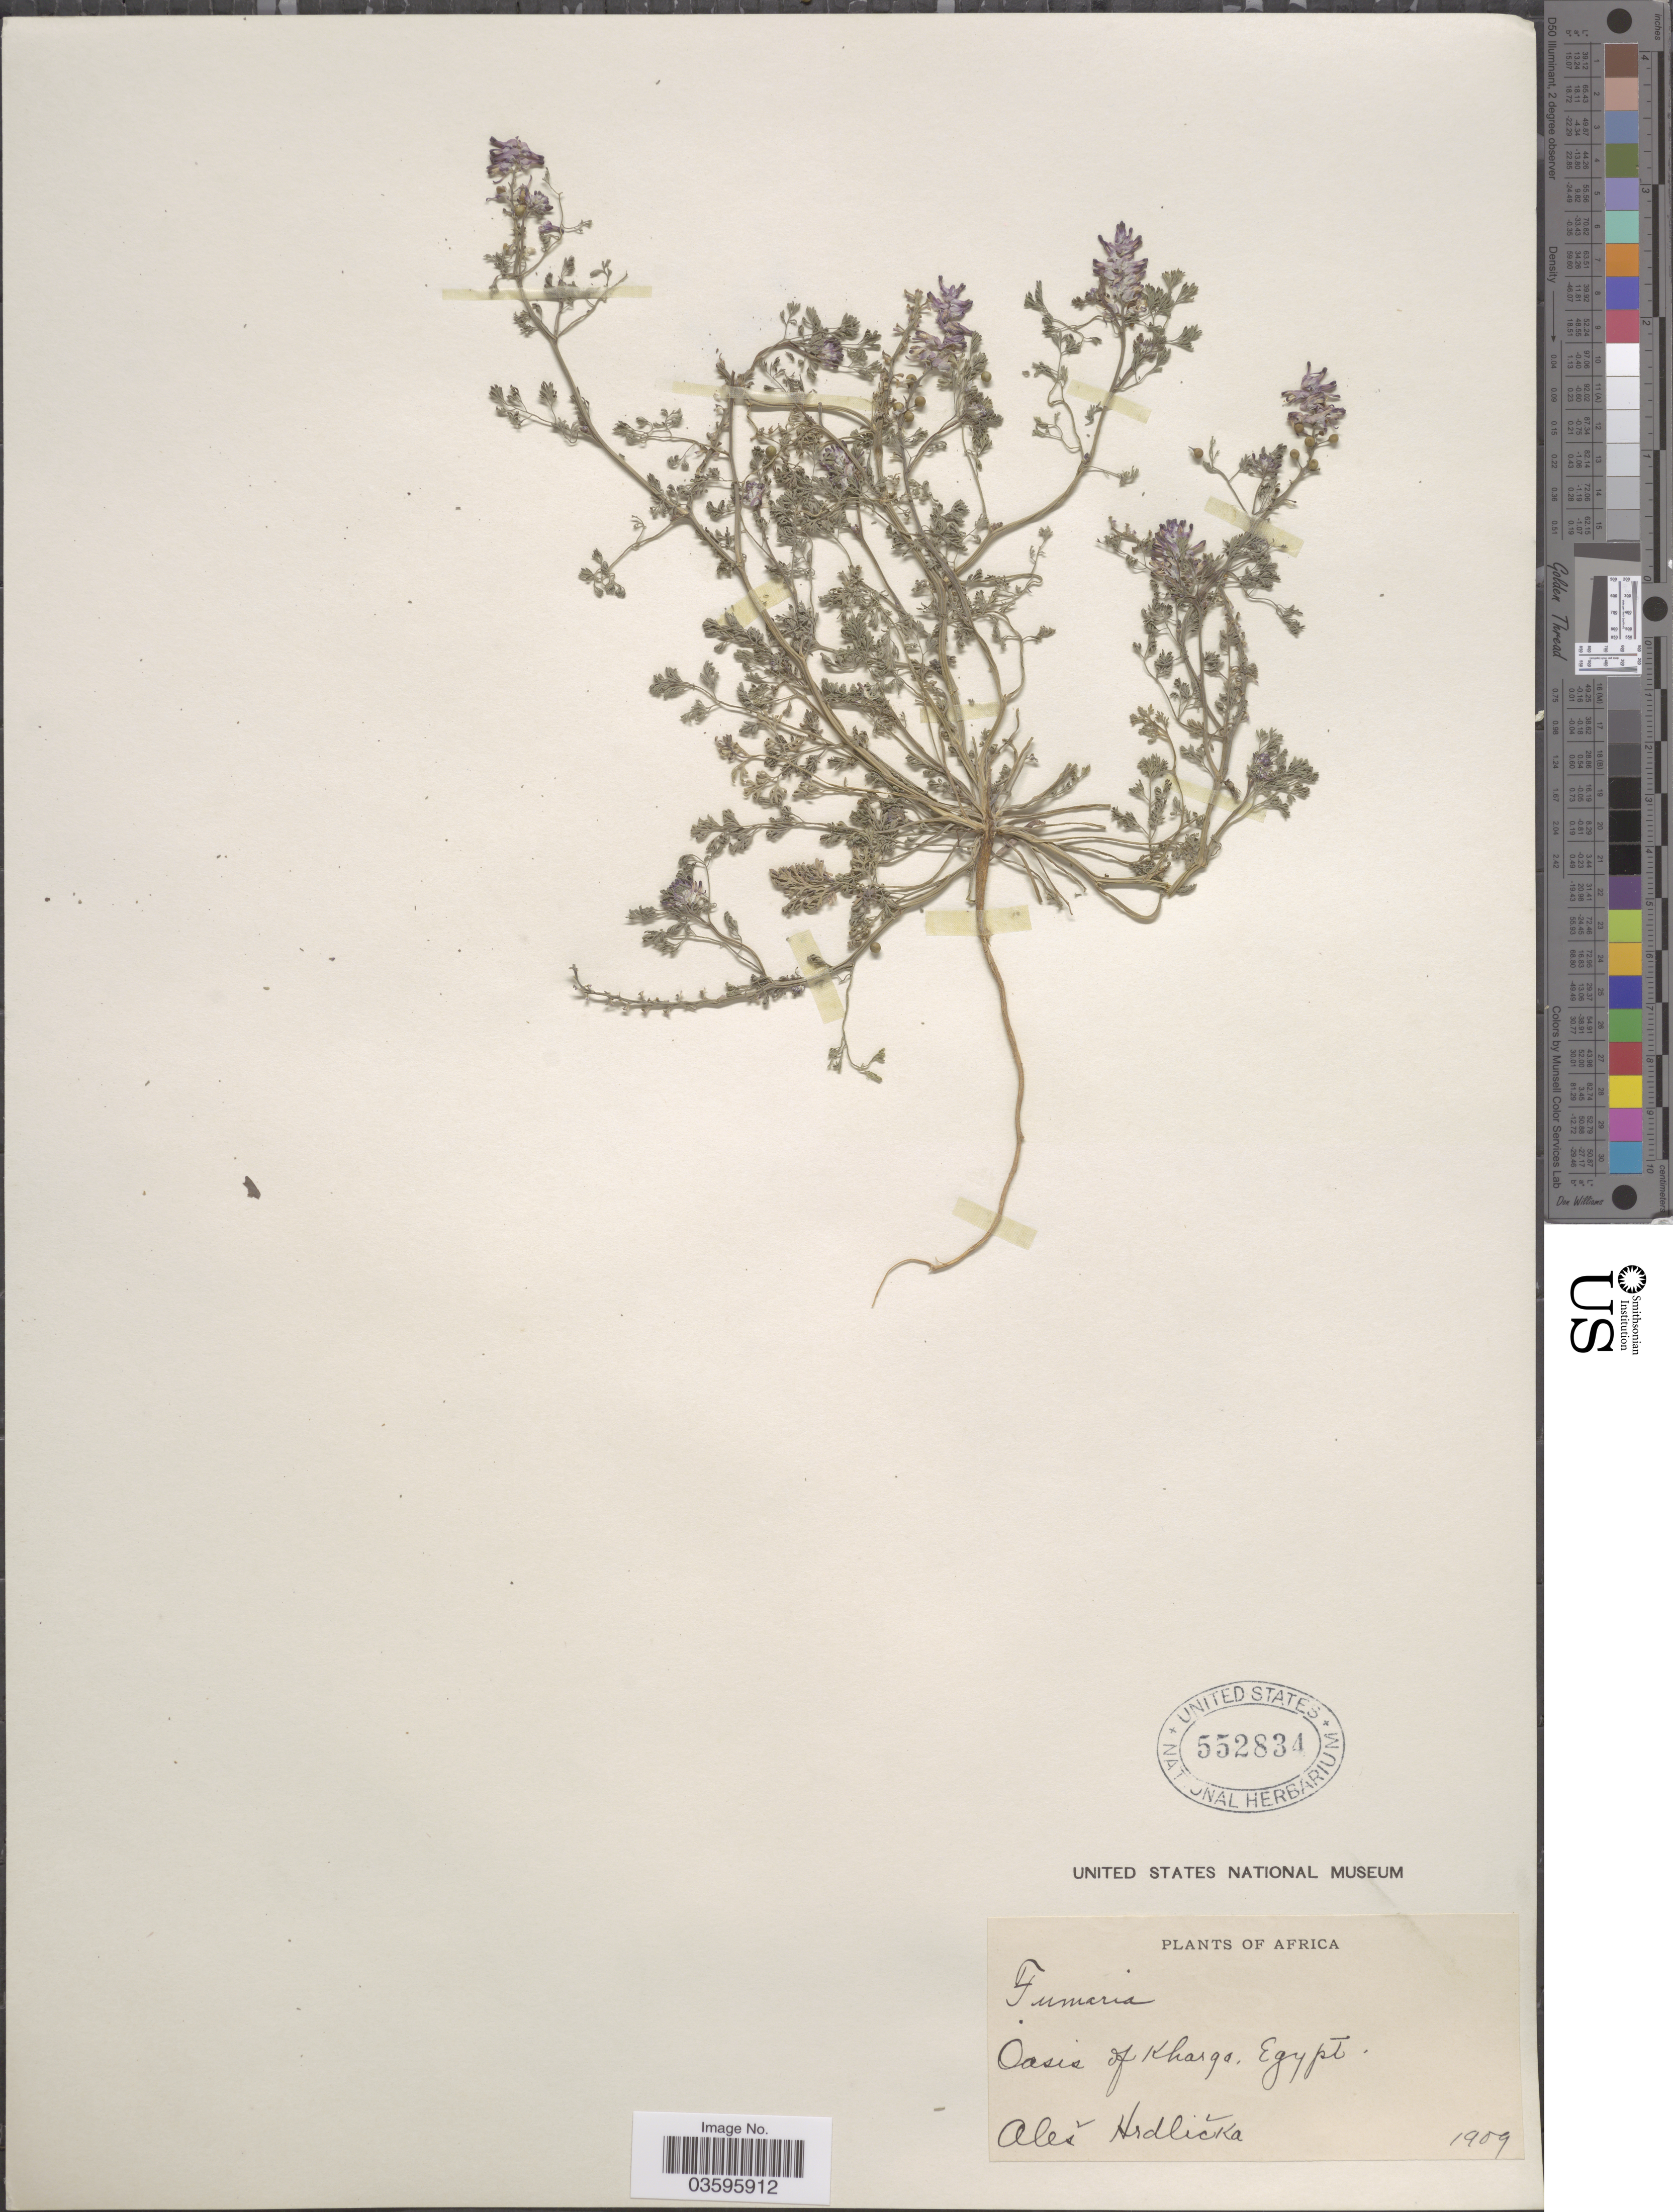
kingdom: Plantae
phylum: Tracheophyta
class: Magnoliopsida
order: Ranunculales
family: Papaveraceae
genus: Fumaria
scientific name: Fumaria sp.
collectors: A. Hrdlicka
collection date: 1909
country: Egypt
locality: Oasis of Kharga.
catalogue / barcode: US 552834